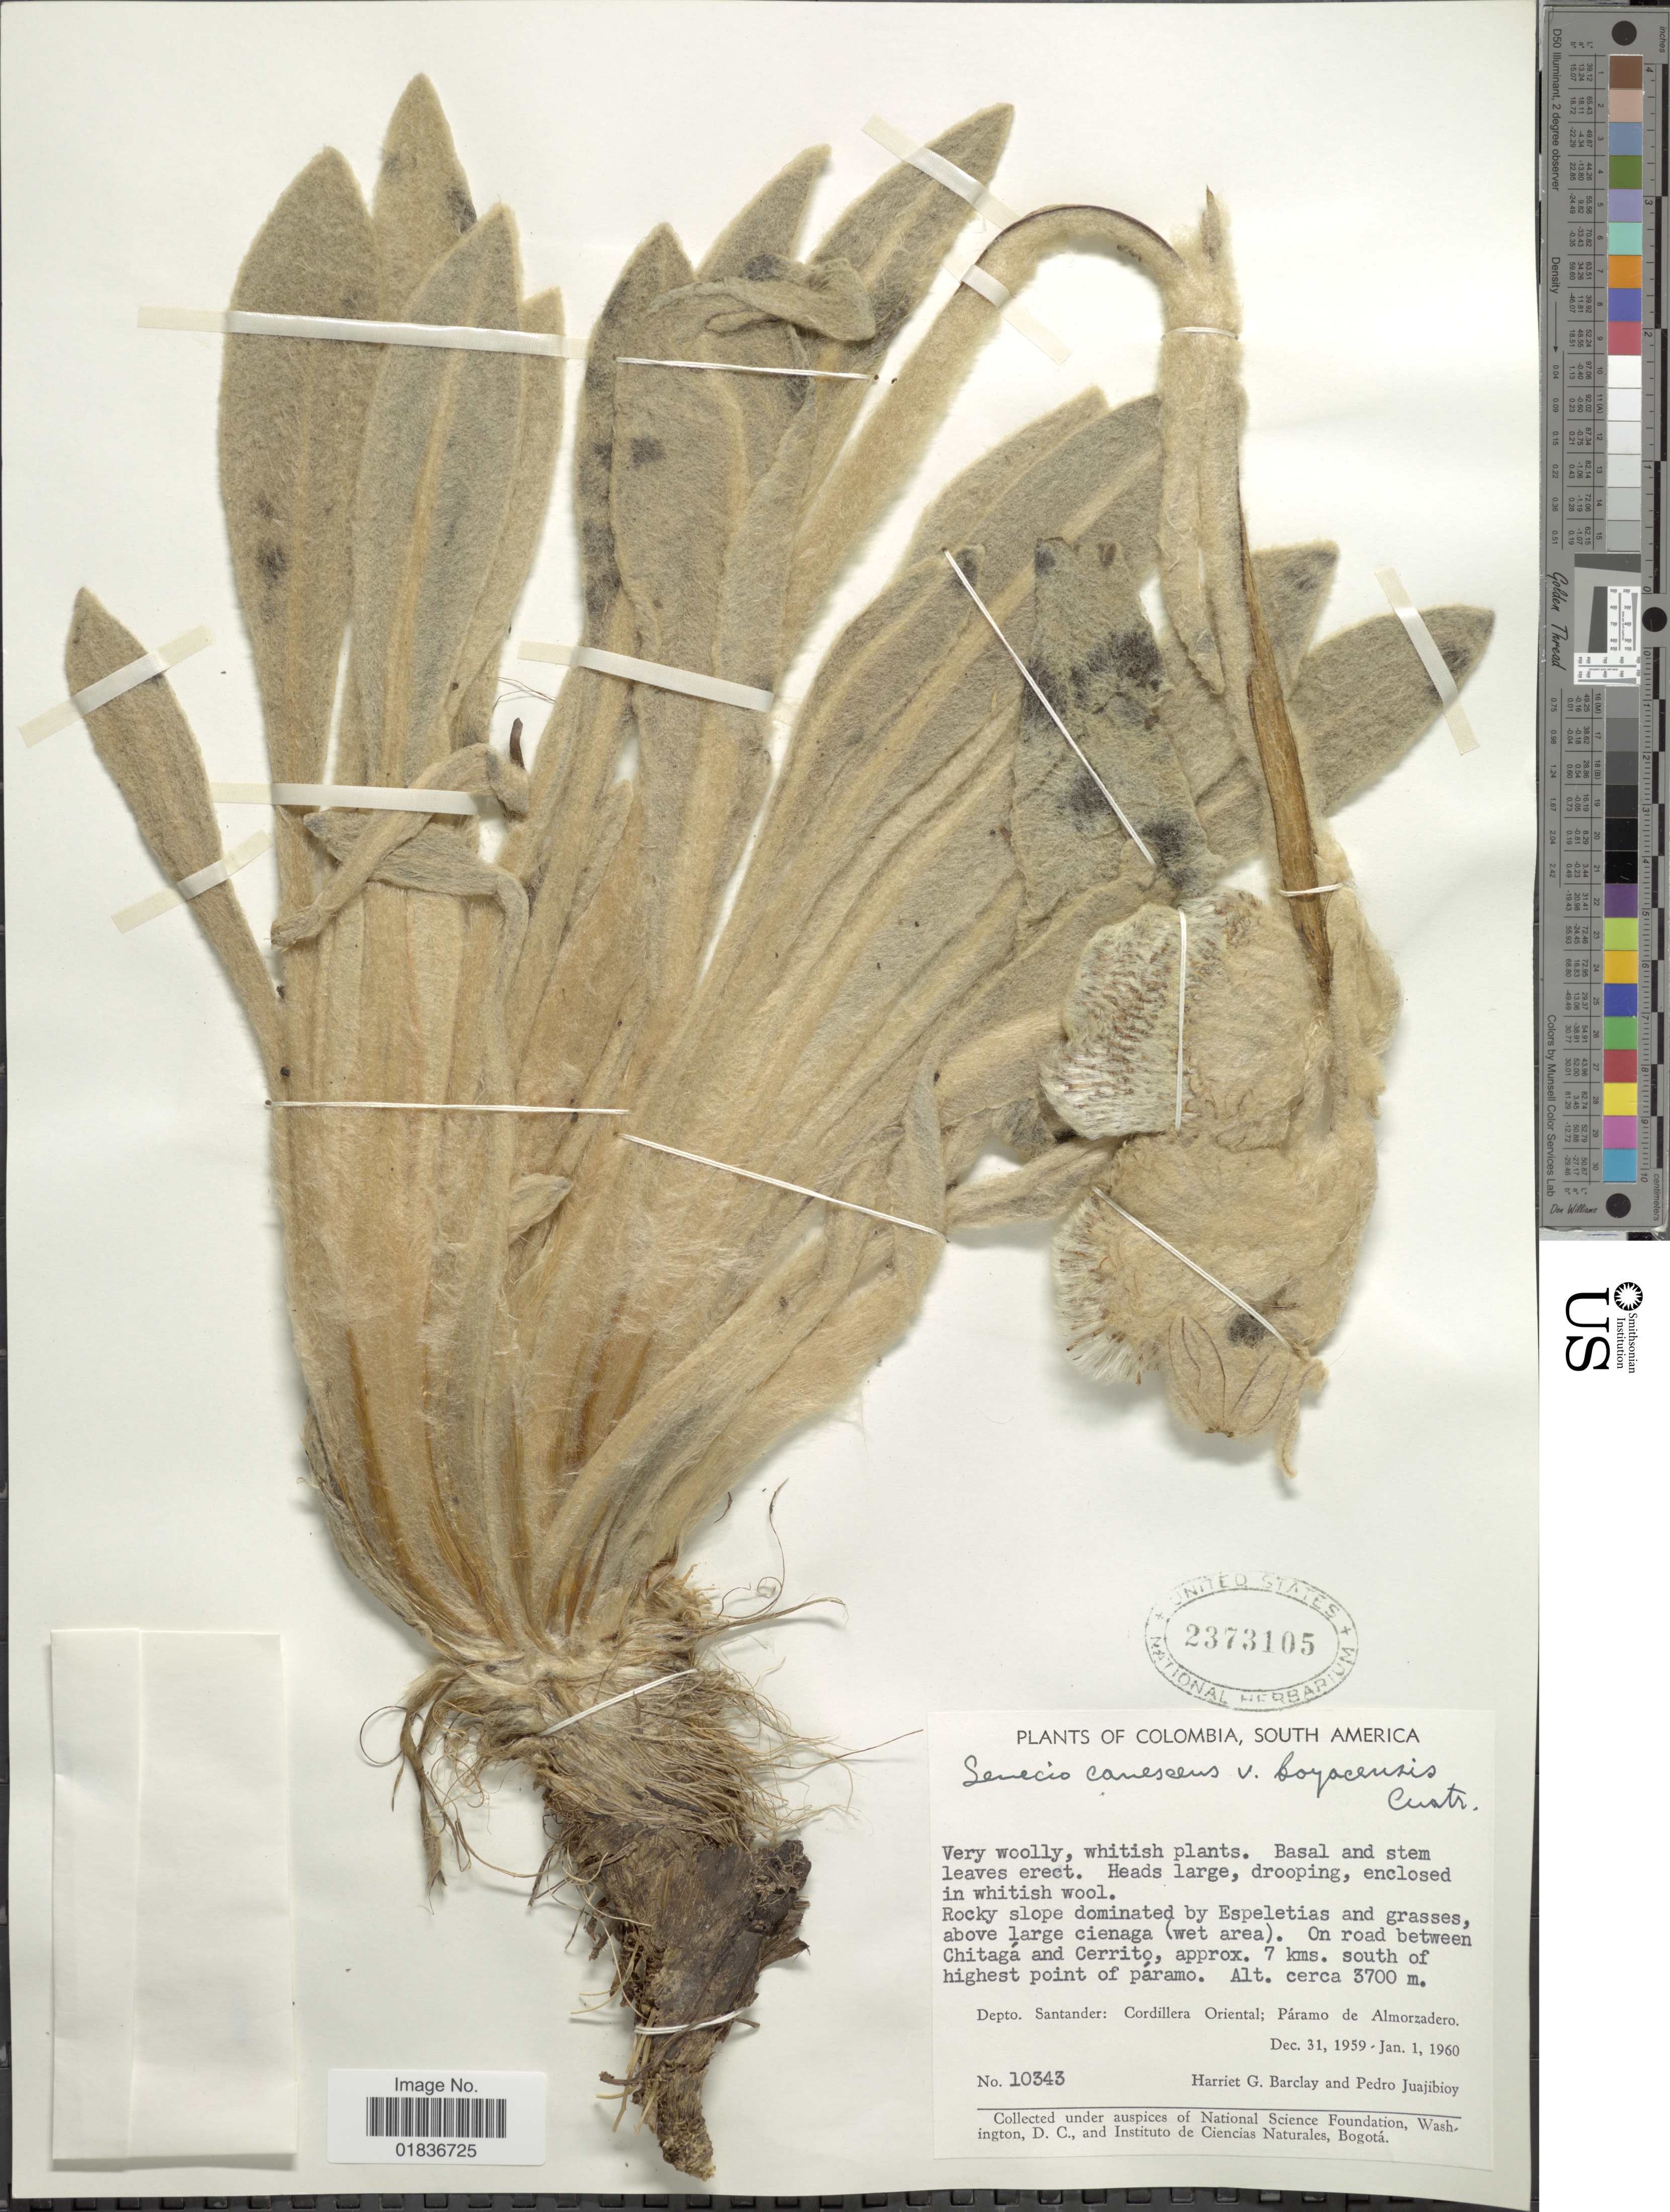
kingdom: Plantae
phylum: Tracheophyta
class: Magnoliopsida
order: Asterales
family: Asteraceae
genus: Senecio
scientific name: Senecio canescens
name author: (Bonpl.) Cuatrec.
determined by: Salomon, Luciana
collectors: H. G. Barclay & P. Juajibioy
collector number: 10343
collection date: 1959-12-31/1960-01-01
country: Colombia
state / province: Santander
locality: Dept. Santander: Cordillera Oriental; Paramo de Almorzadero. On road between Chitaga and Cerrito, approx. 7 kms. south of highest point of paramo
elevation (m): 3700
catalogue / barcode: US 2373105